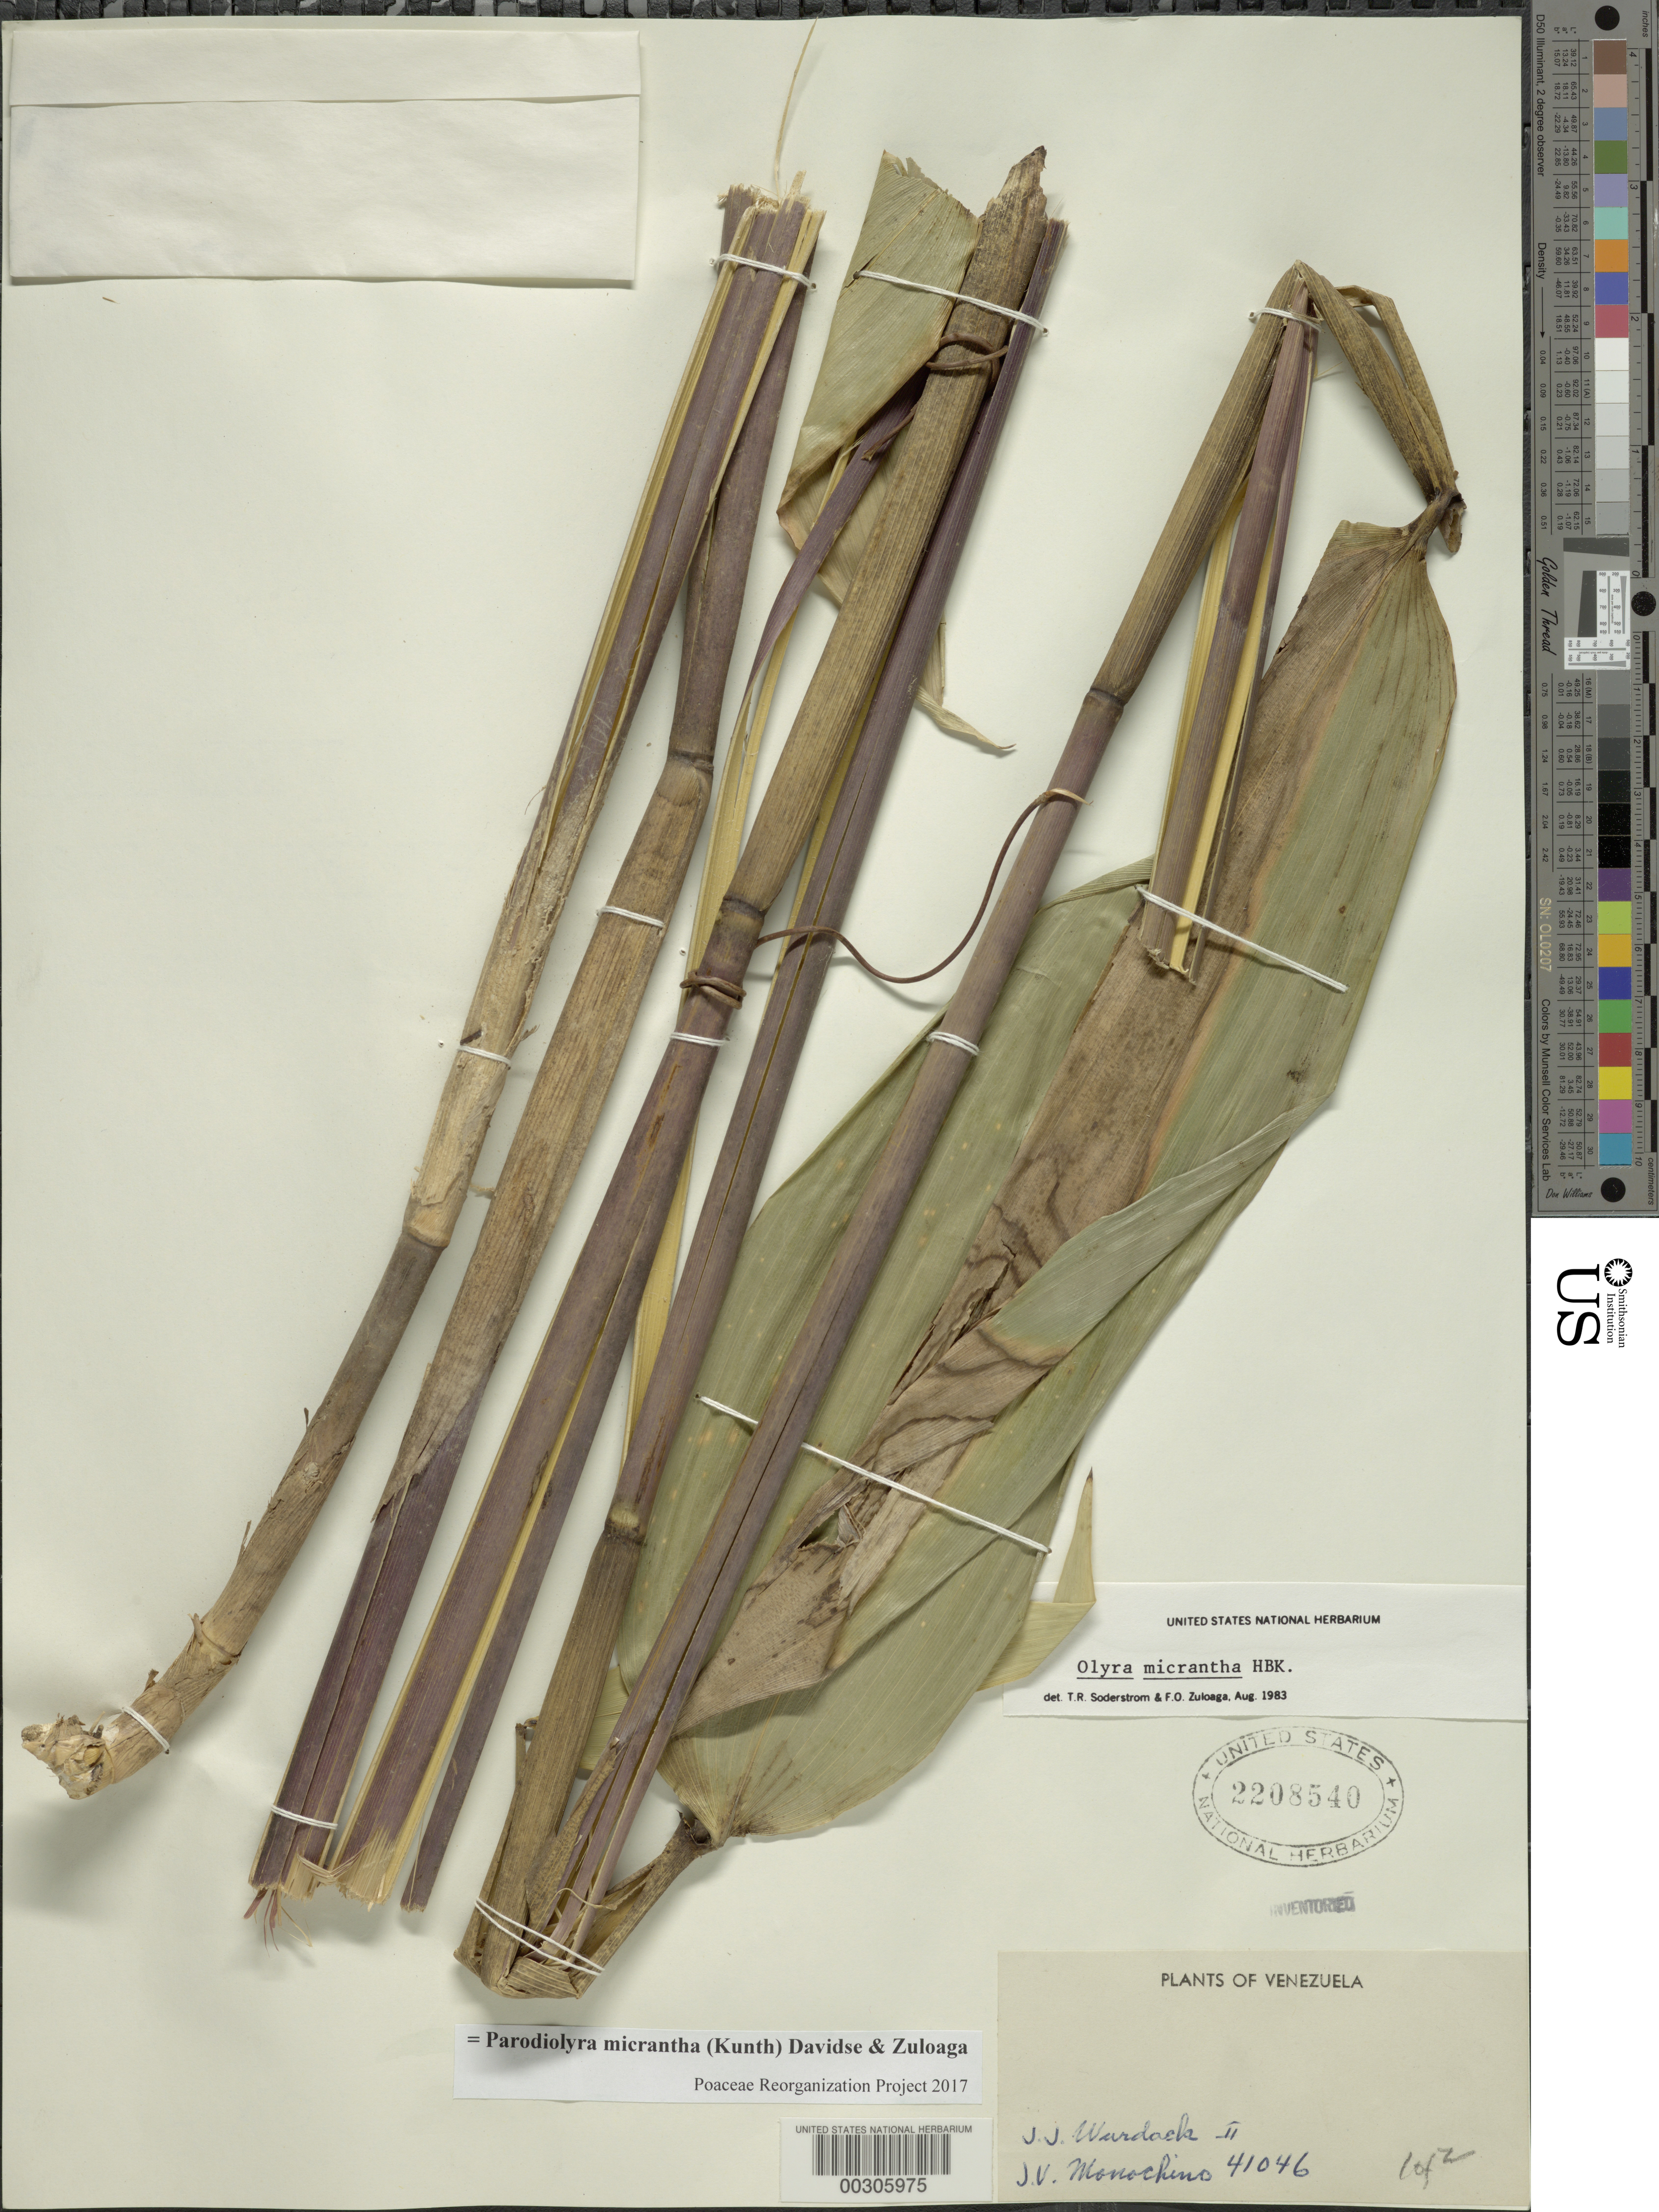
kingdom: Plantae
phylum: Tracheophyta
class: Liliopsida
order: Poales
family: Poaceae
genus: Parodiolyra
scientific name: Parodiolyra micrantha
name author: (Kunth) Davidse & Zuloaga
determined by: Poaceae Reorganization Project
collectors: J. J. Wurdack & J. V. Monachino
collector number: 41046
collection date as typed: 31 Dec 1955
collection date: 1955-12-31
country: Venezuela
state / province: Bolivar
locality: Raudal maraca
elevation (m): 115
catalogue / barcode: US 2208540